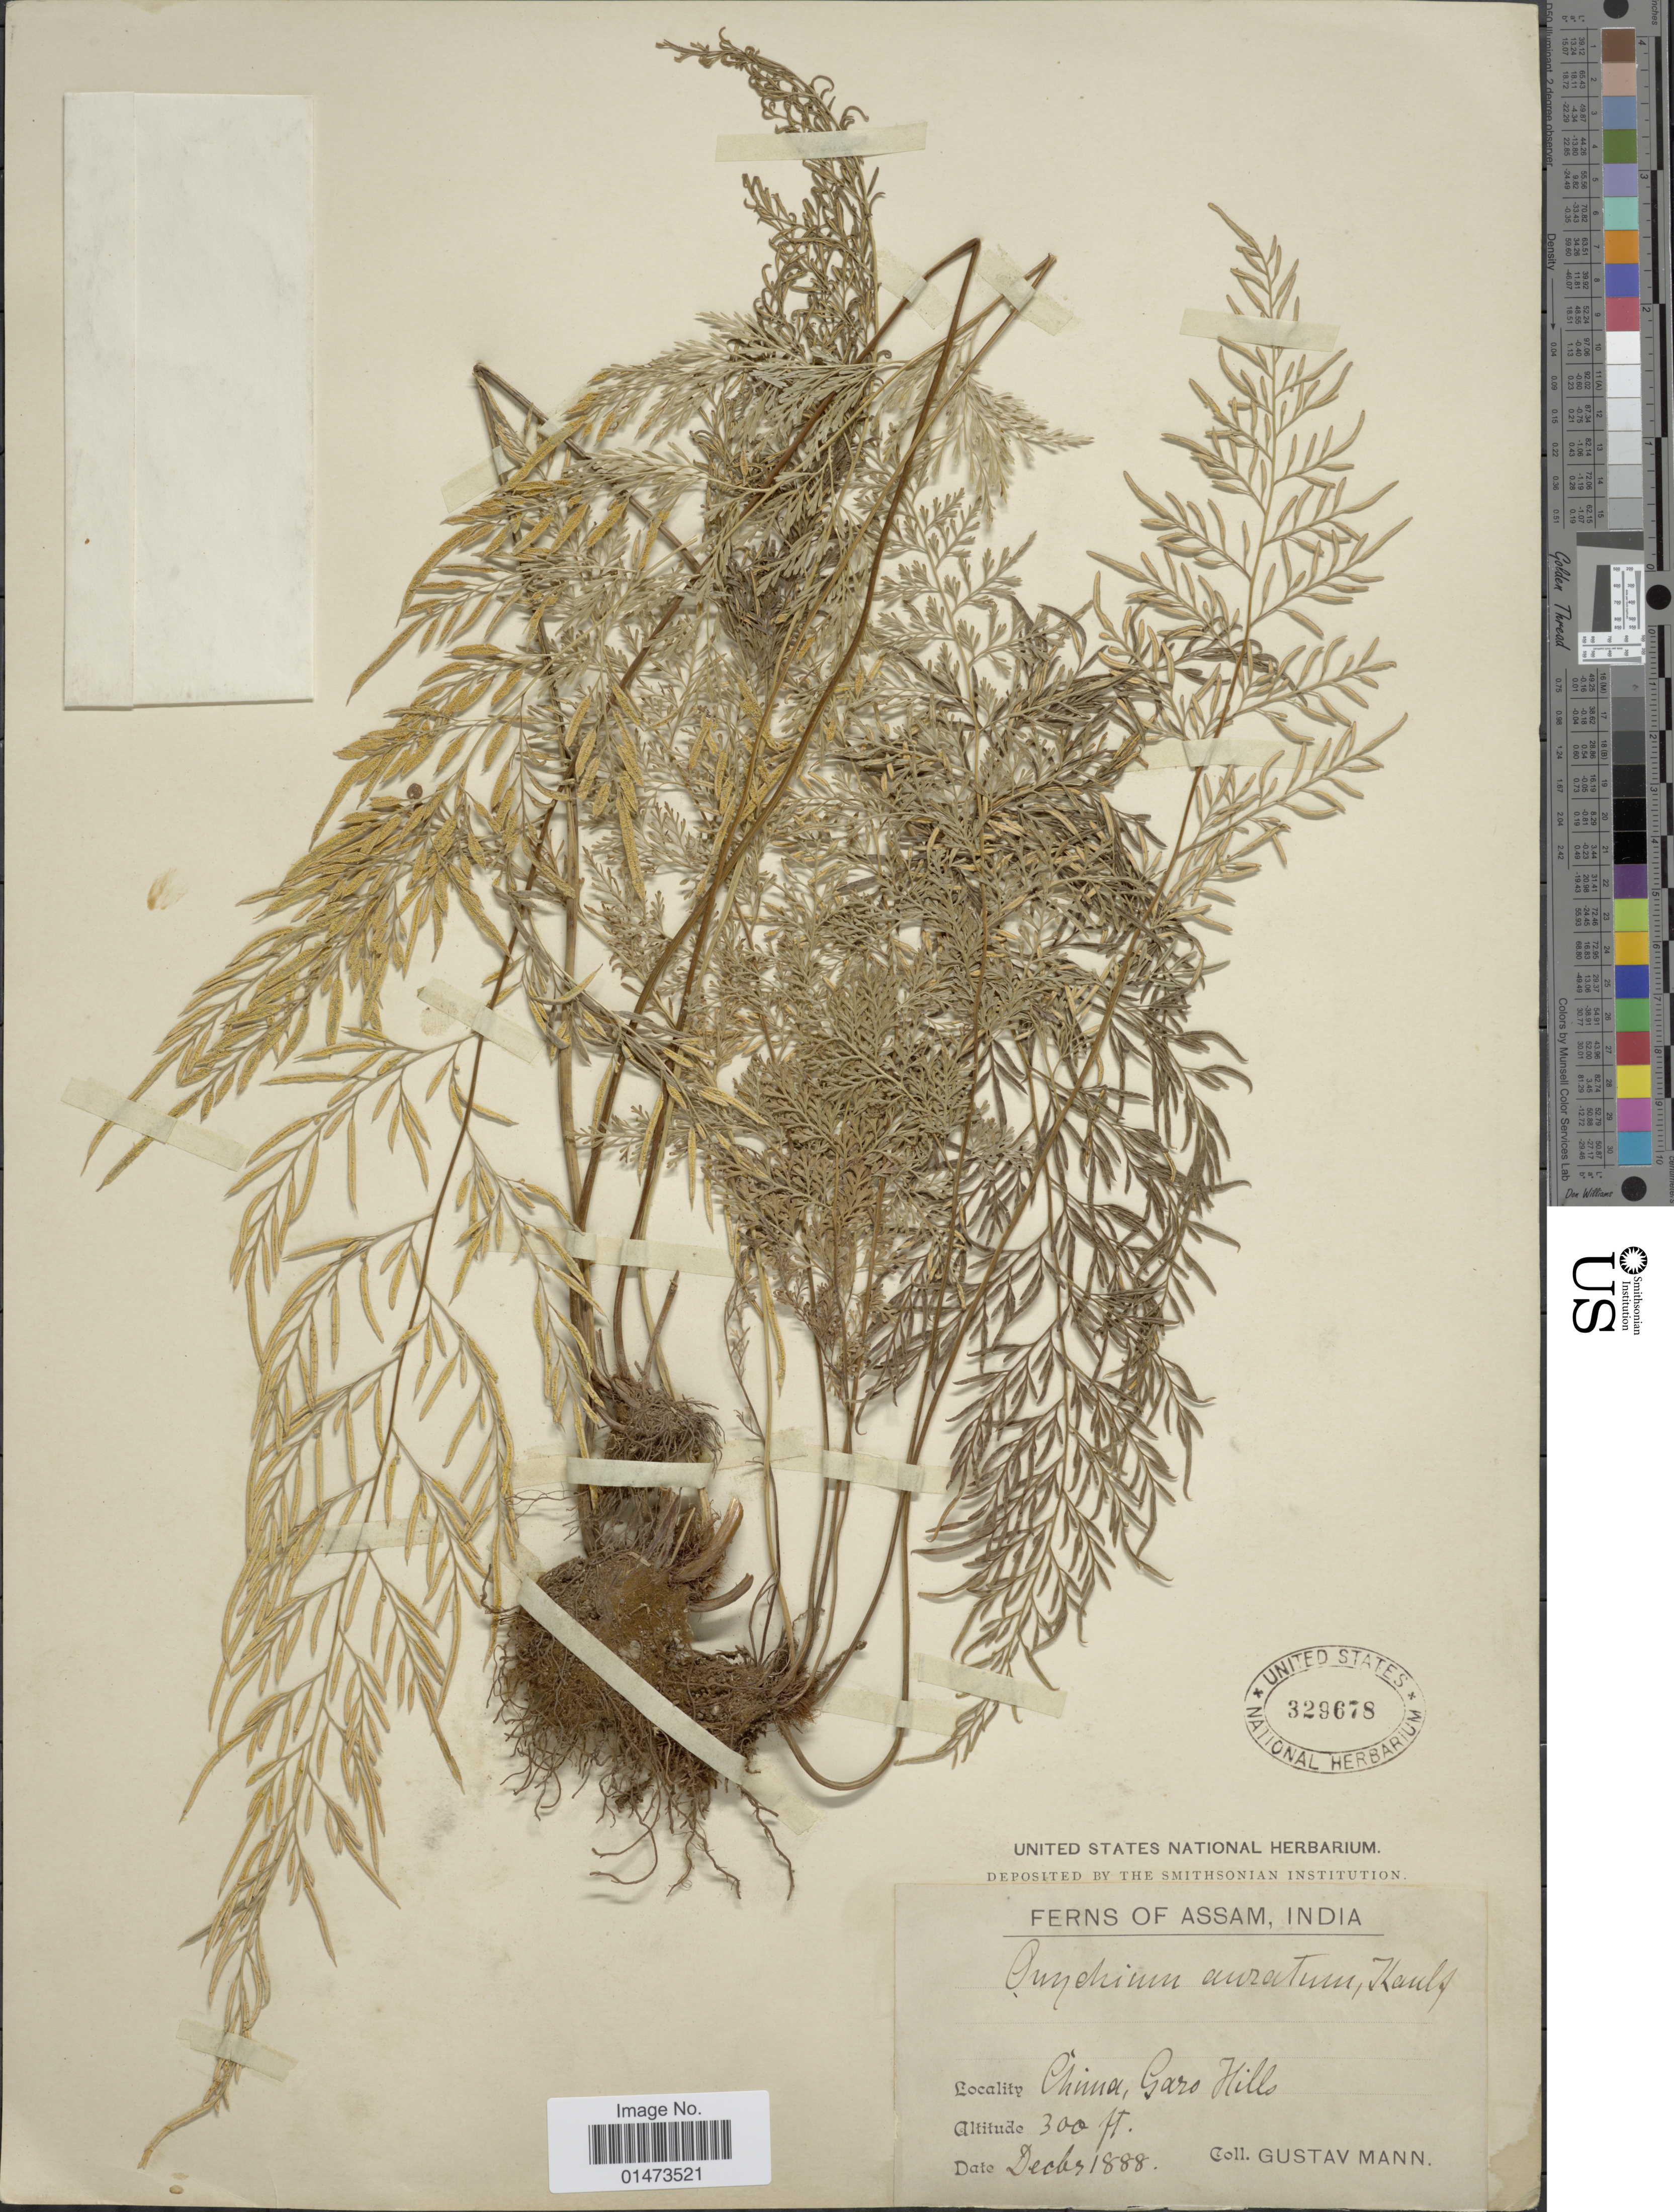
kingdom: Plantae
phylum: Tracheophyta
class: Polypodiopsida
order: Polypodiales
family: Pteridaceae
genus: Onychium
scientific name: Onychium siliculosum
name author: (Desv.) C. Chr.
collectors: G. Mann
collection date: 1888-12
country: India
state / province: Meghalaya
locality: Assam, Chima, Garo Hills.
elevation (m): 91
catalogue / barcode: US 329678